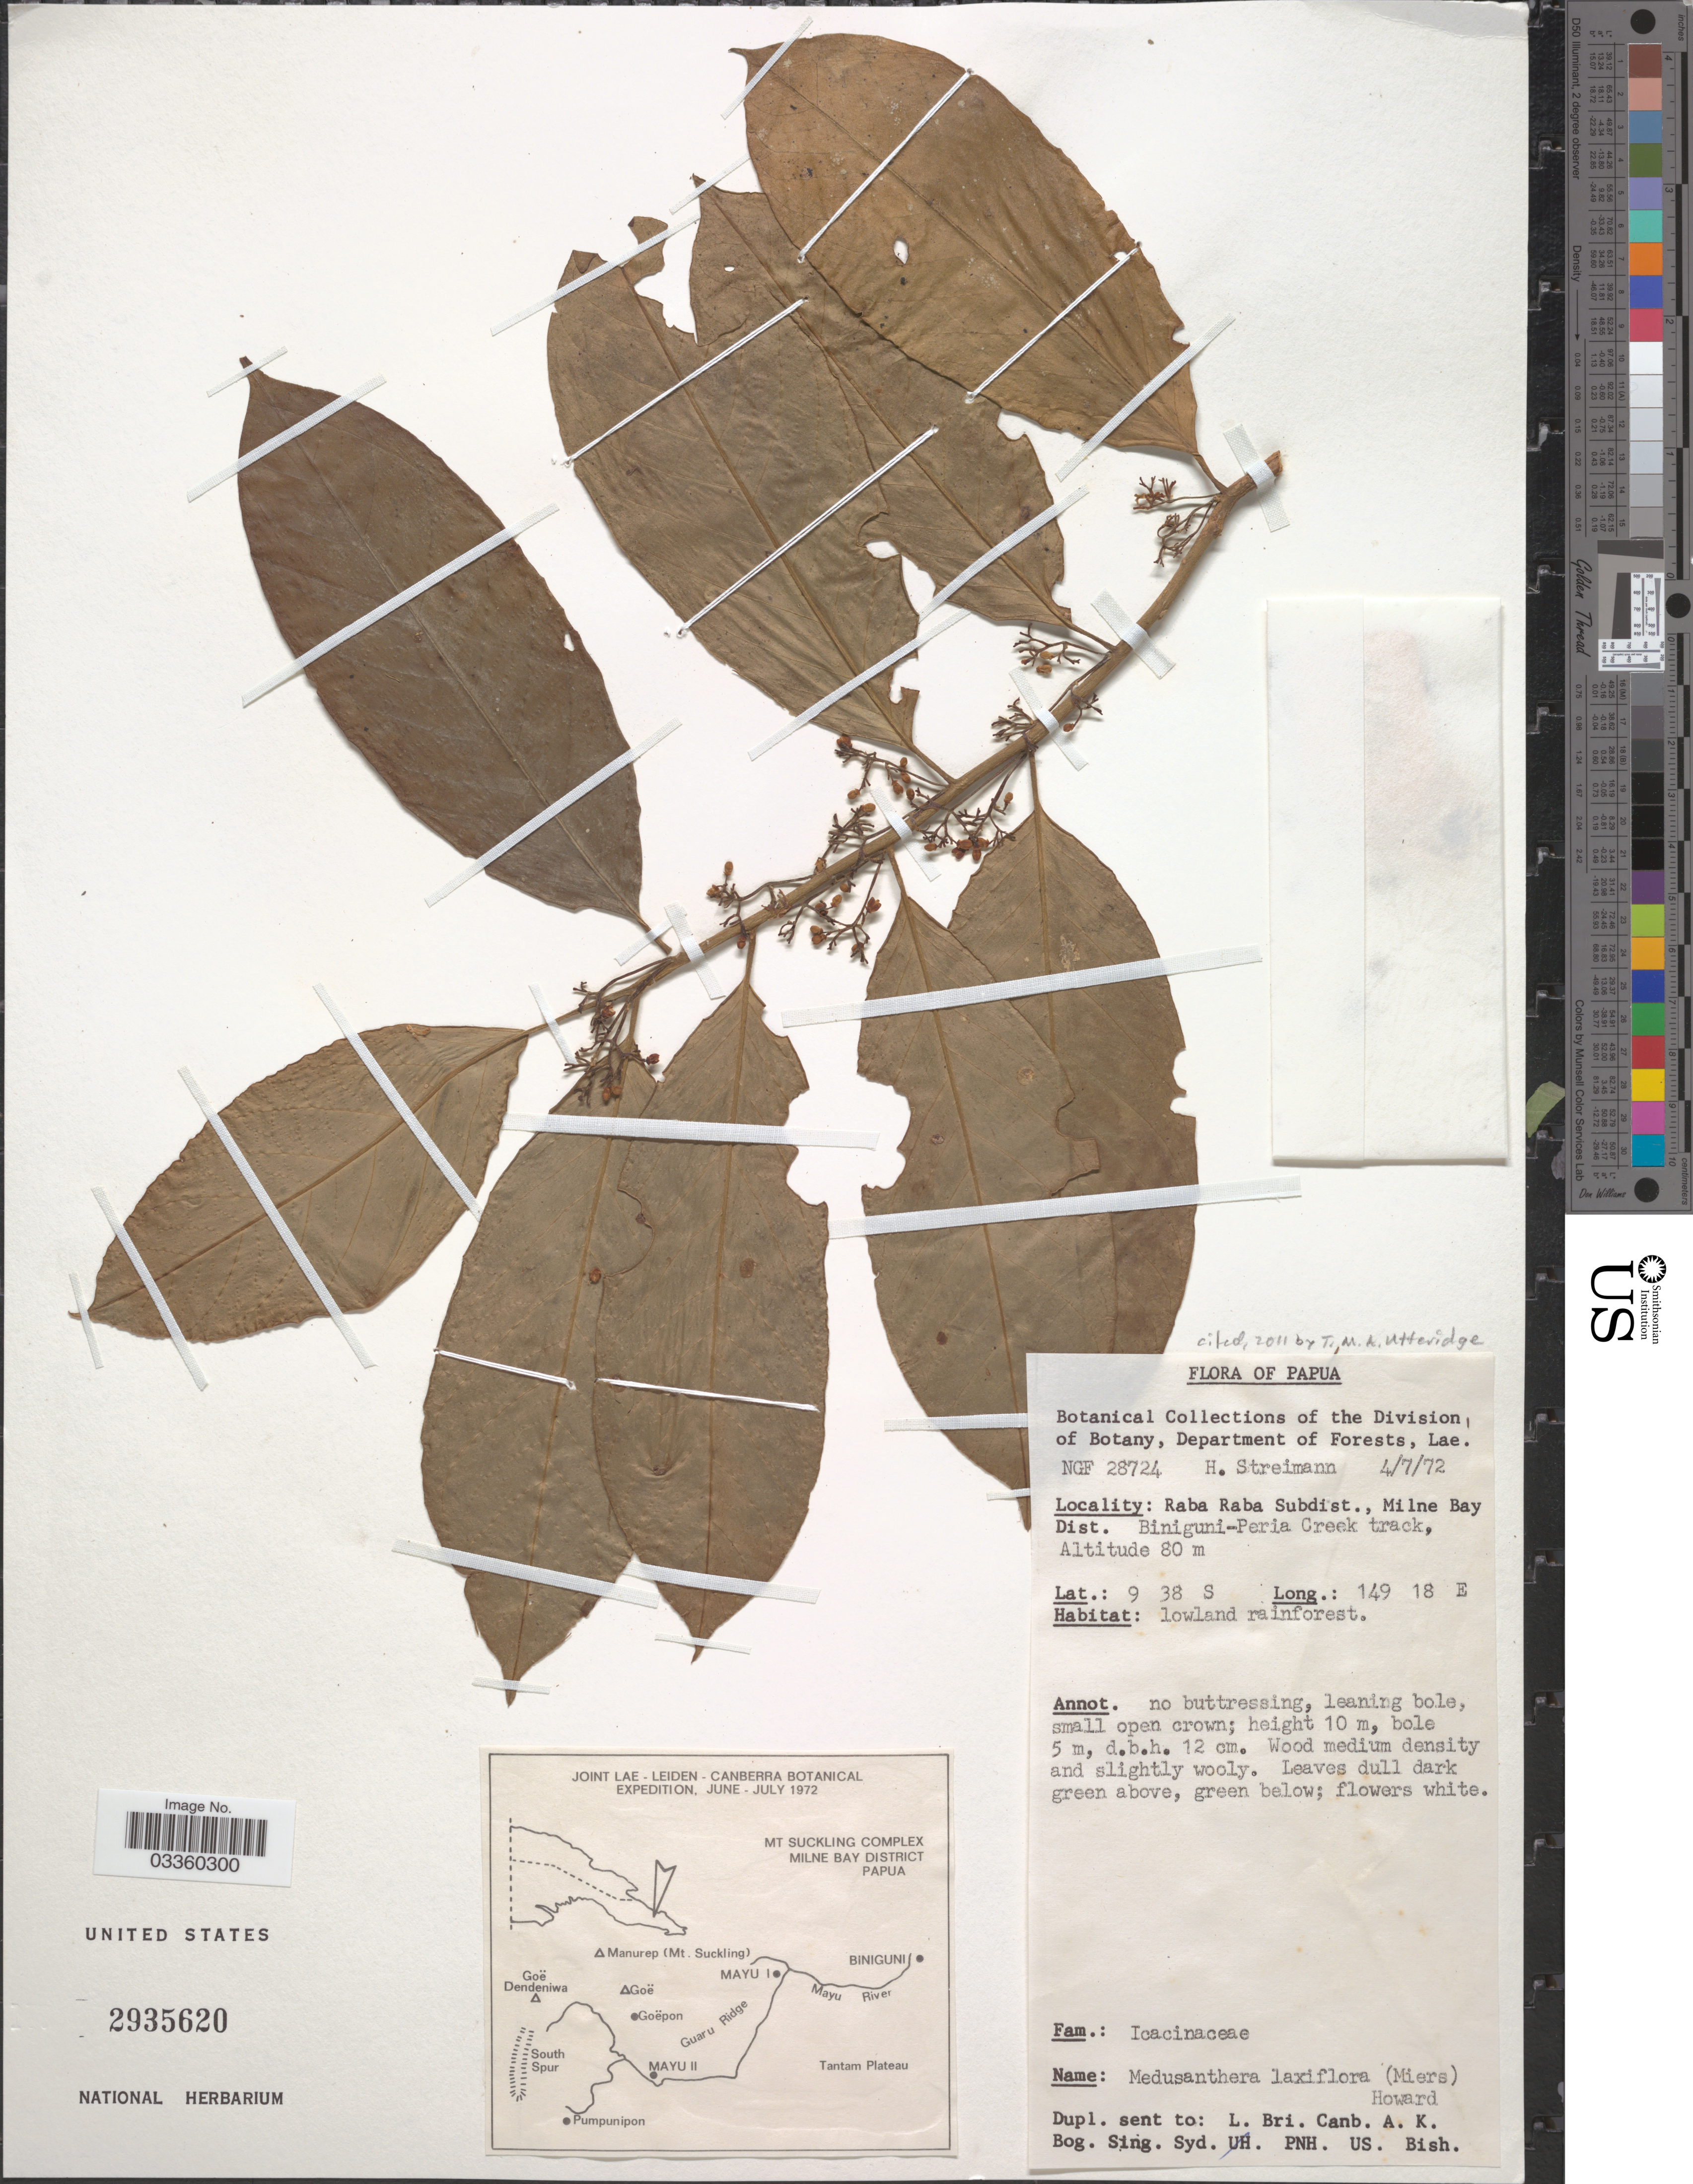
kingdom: Plantae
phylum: Tracheophyta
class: Magnoliopsida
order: Cardiopteridales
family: Stemonuraceae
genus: Medusanthera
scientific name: Medusanthera laxiflora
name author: (Miers) R.A. Howard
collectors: H. Streiman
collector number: NGF28724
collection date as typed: Transcribed d/m/y: 4/7/72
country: Papua New Guinea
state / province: Milne Bay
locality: Papua. Raba Raba Subdist., Milne Bay Dist. Biniguni-Peria Creek track.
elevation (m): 80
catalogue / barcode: US 2935620